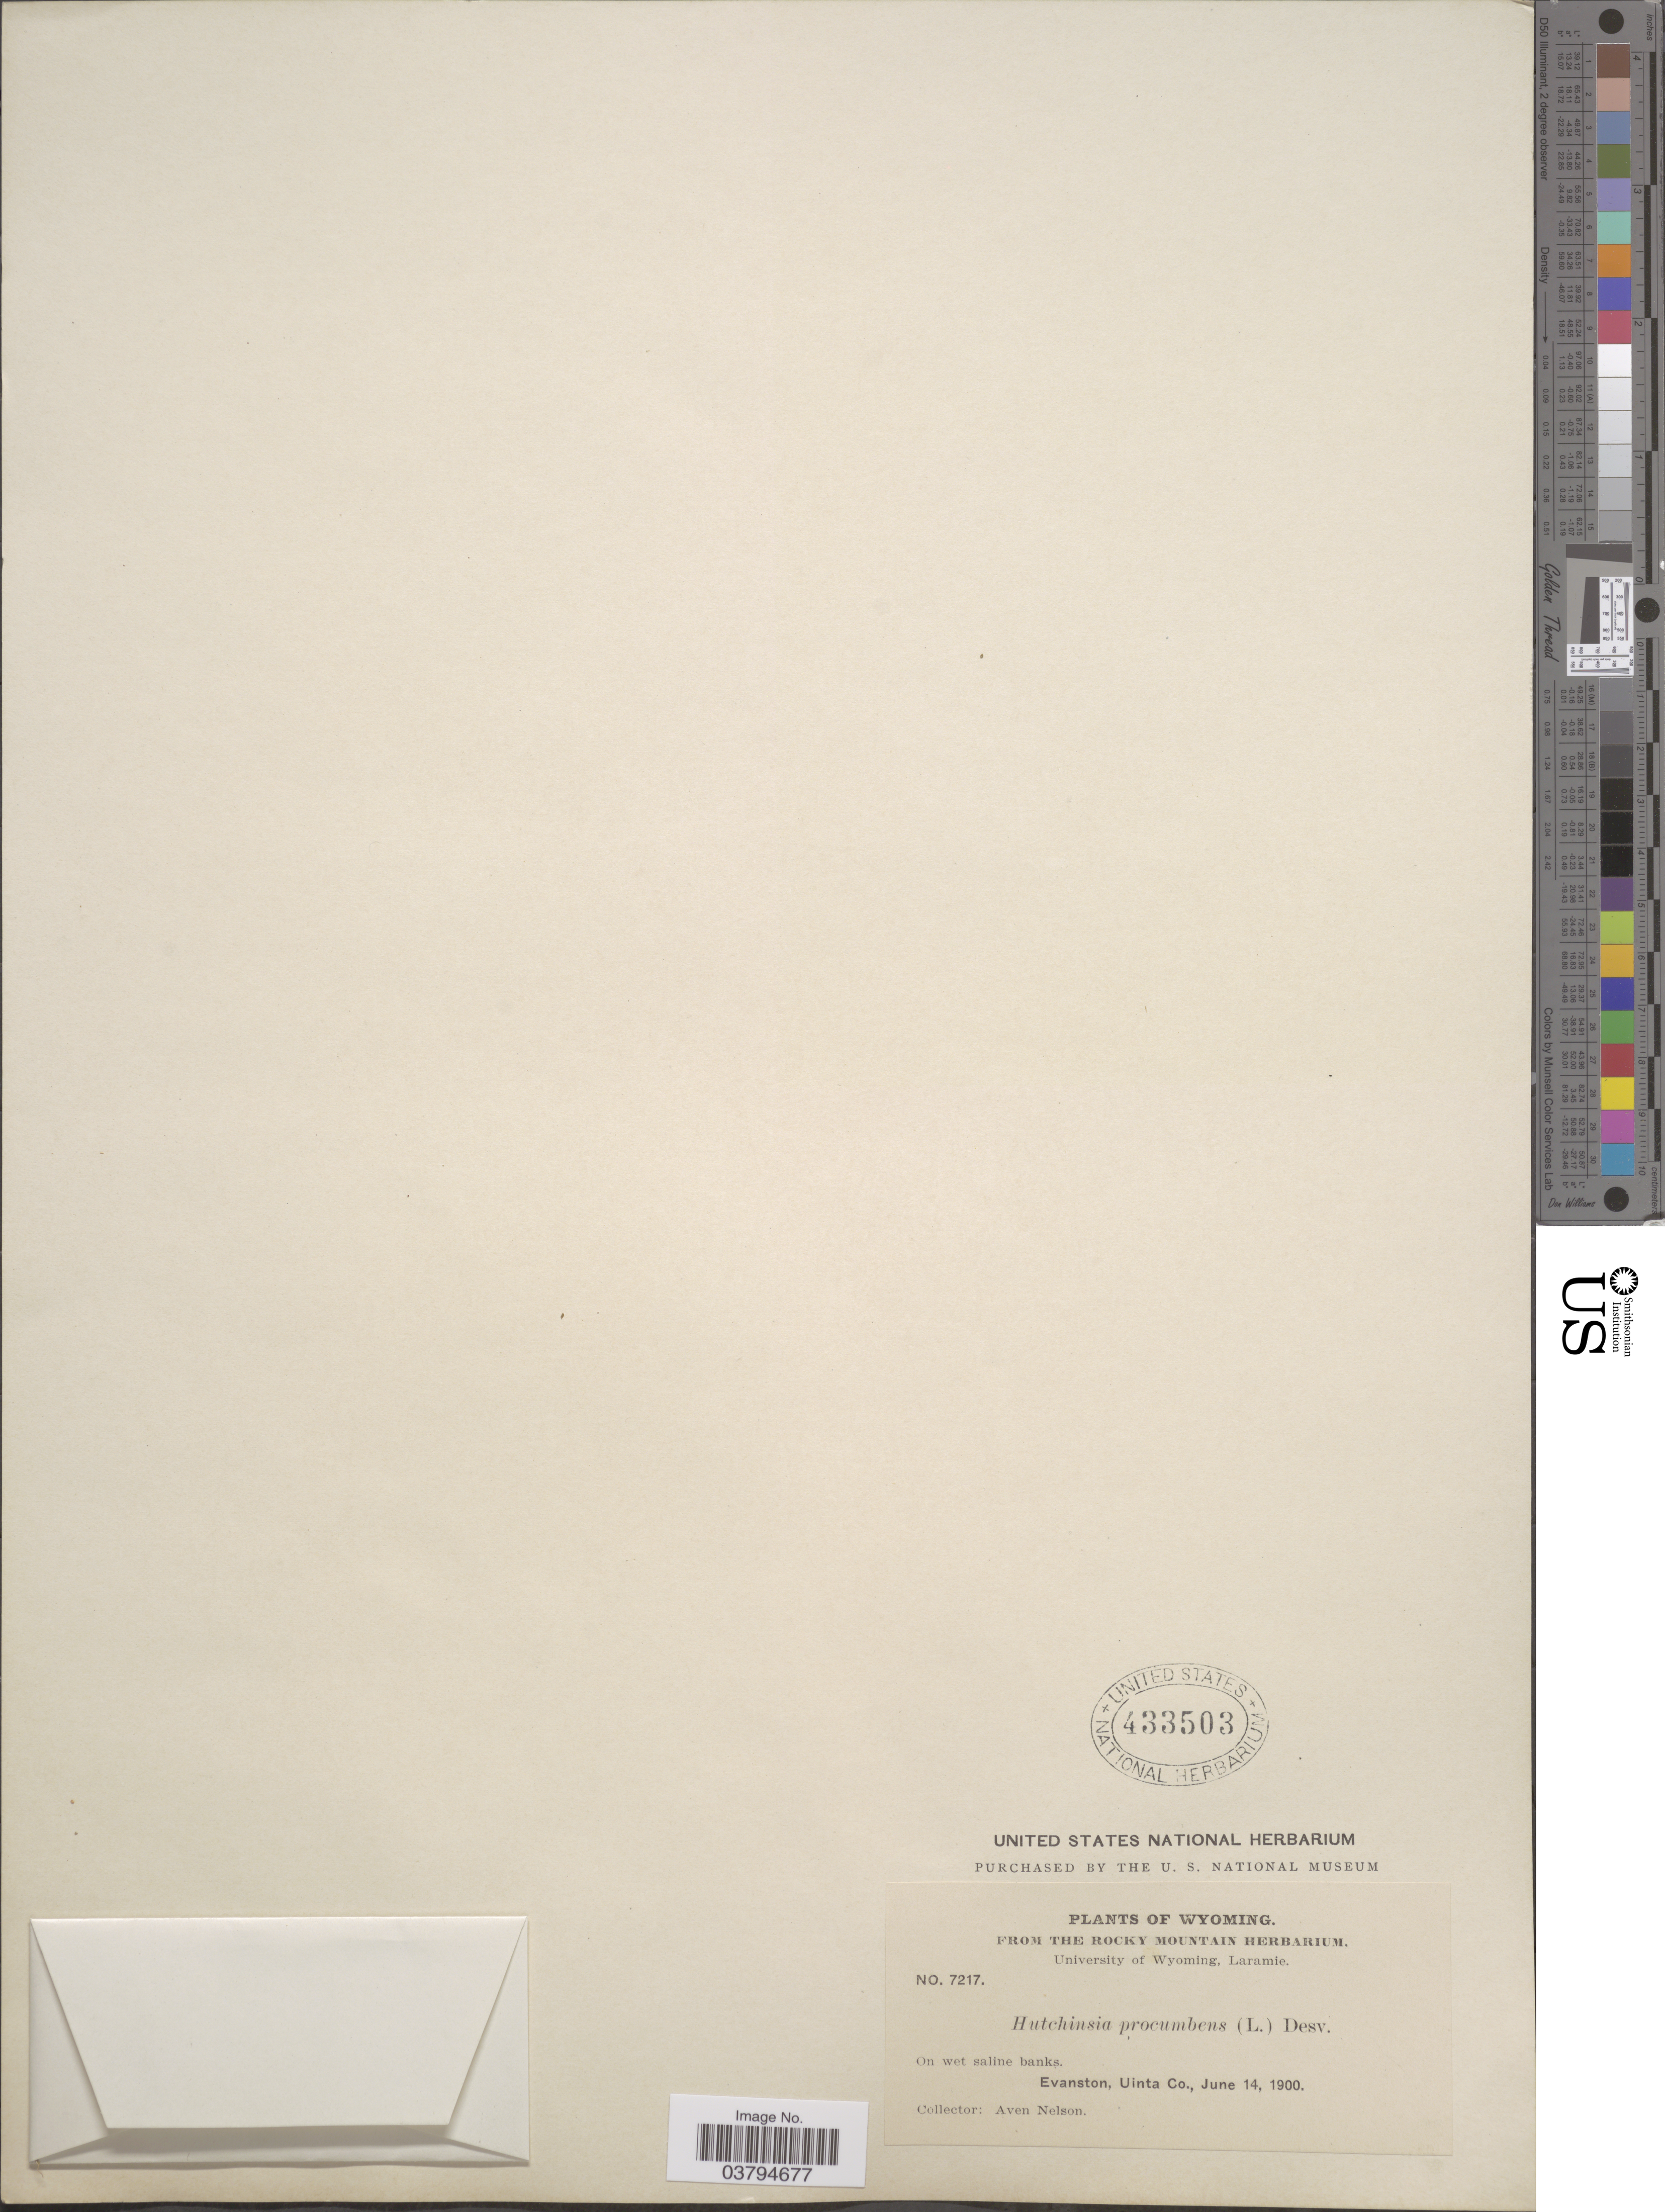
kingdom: Plantae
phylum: Tracheophyta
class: Magnoliopsida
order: Brassicales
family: Brassicaceae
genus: Hornungia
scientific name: Hornungia procumbens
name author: (L.) Hayek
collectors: A. Nelson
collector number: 7217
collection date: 1900-06-14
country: United States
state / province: Wyoming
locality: Evanston, Uinta Co.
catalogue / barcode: US 433503